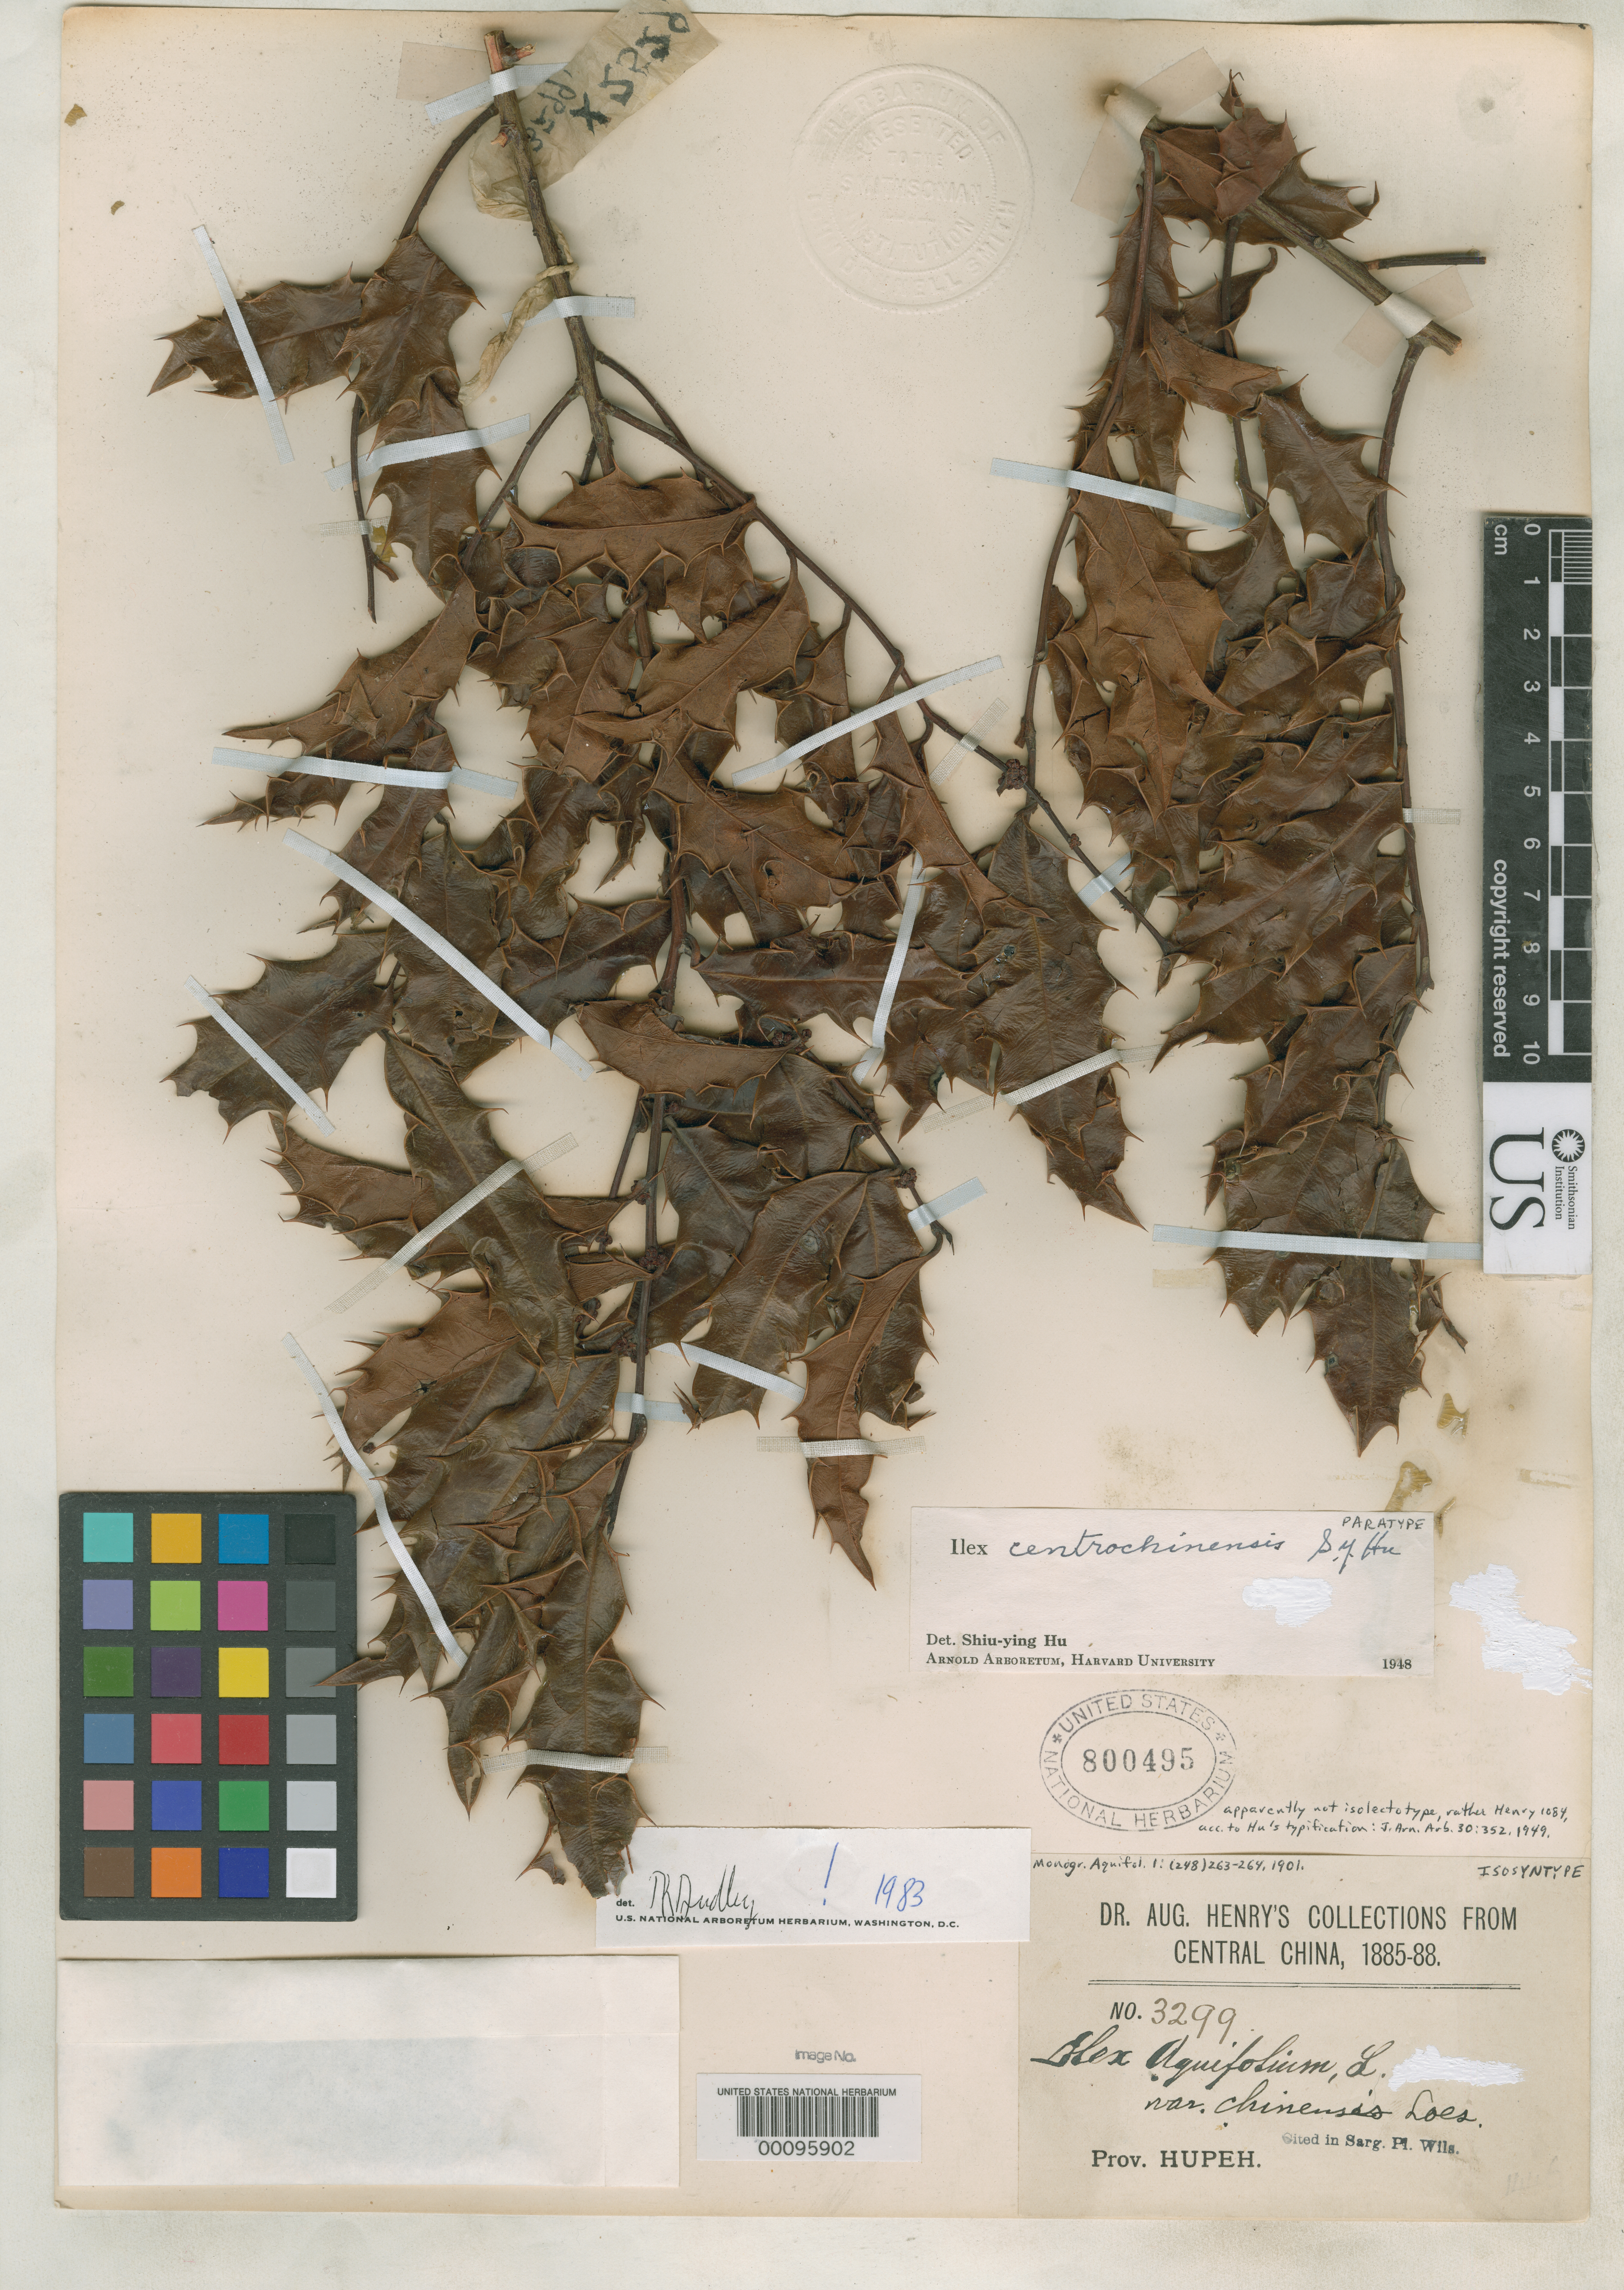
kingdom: Plantae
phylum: Tracheophyta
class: Magnoliopsida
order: Aquifoliales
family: Aquifoliaceae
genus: Ilex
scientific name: Ilex aquifolium var. chinensis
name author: Loes.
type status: Isosyntype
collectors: A. Henry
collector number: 3299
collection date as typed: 1885-88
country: China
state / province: Hubei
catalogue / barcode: US 800495